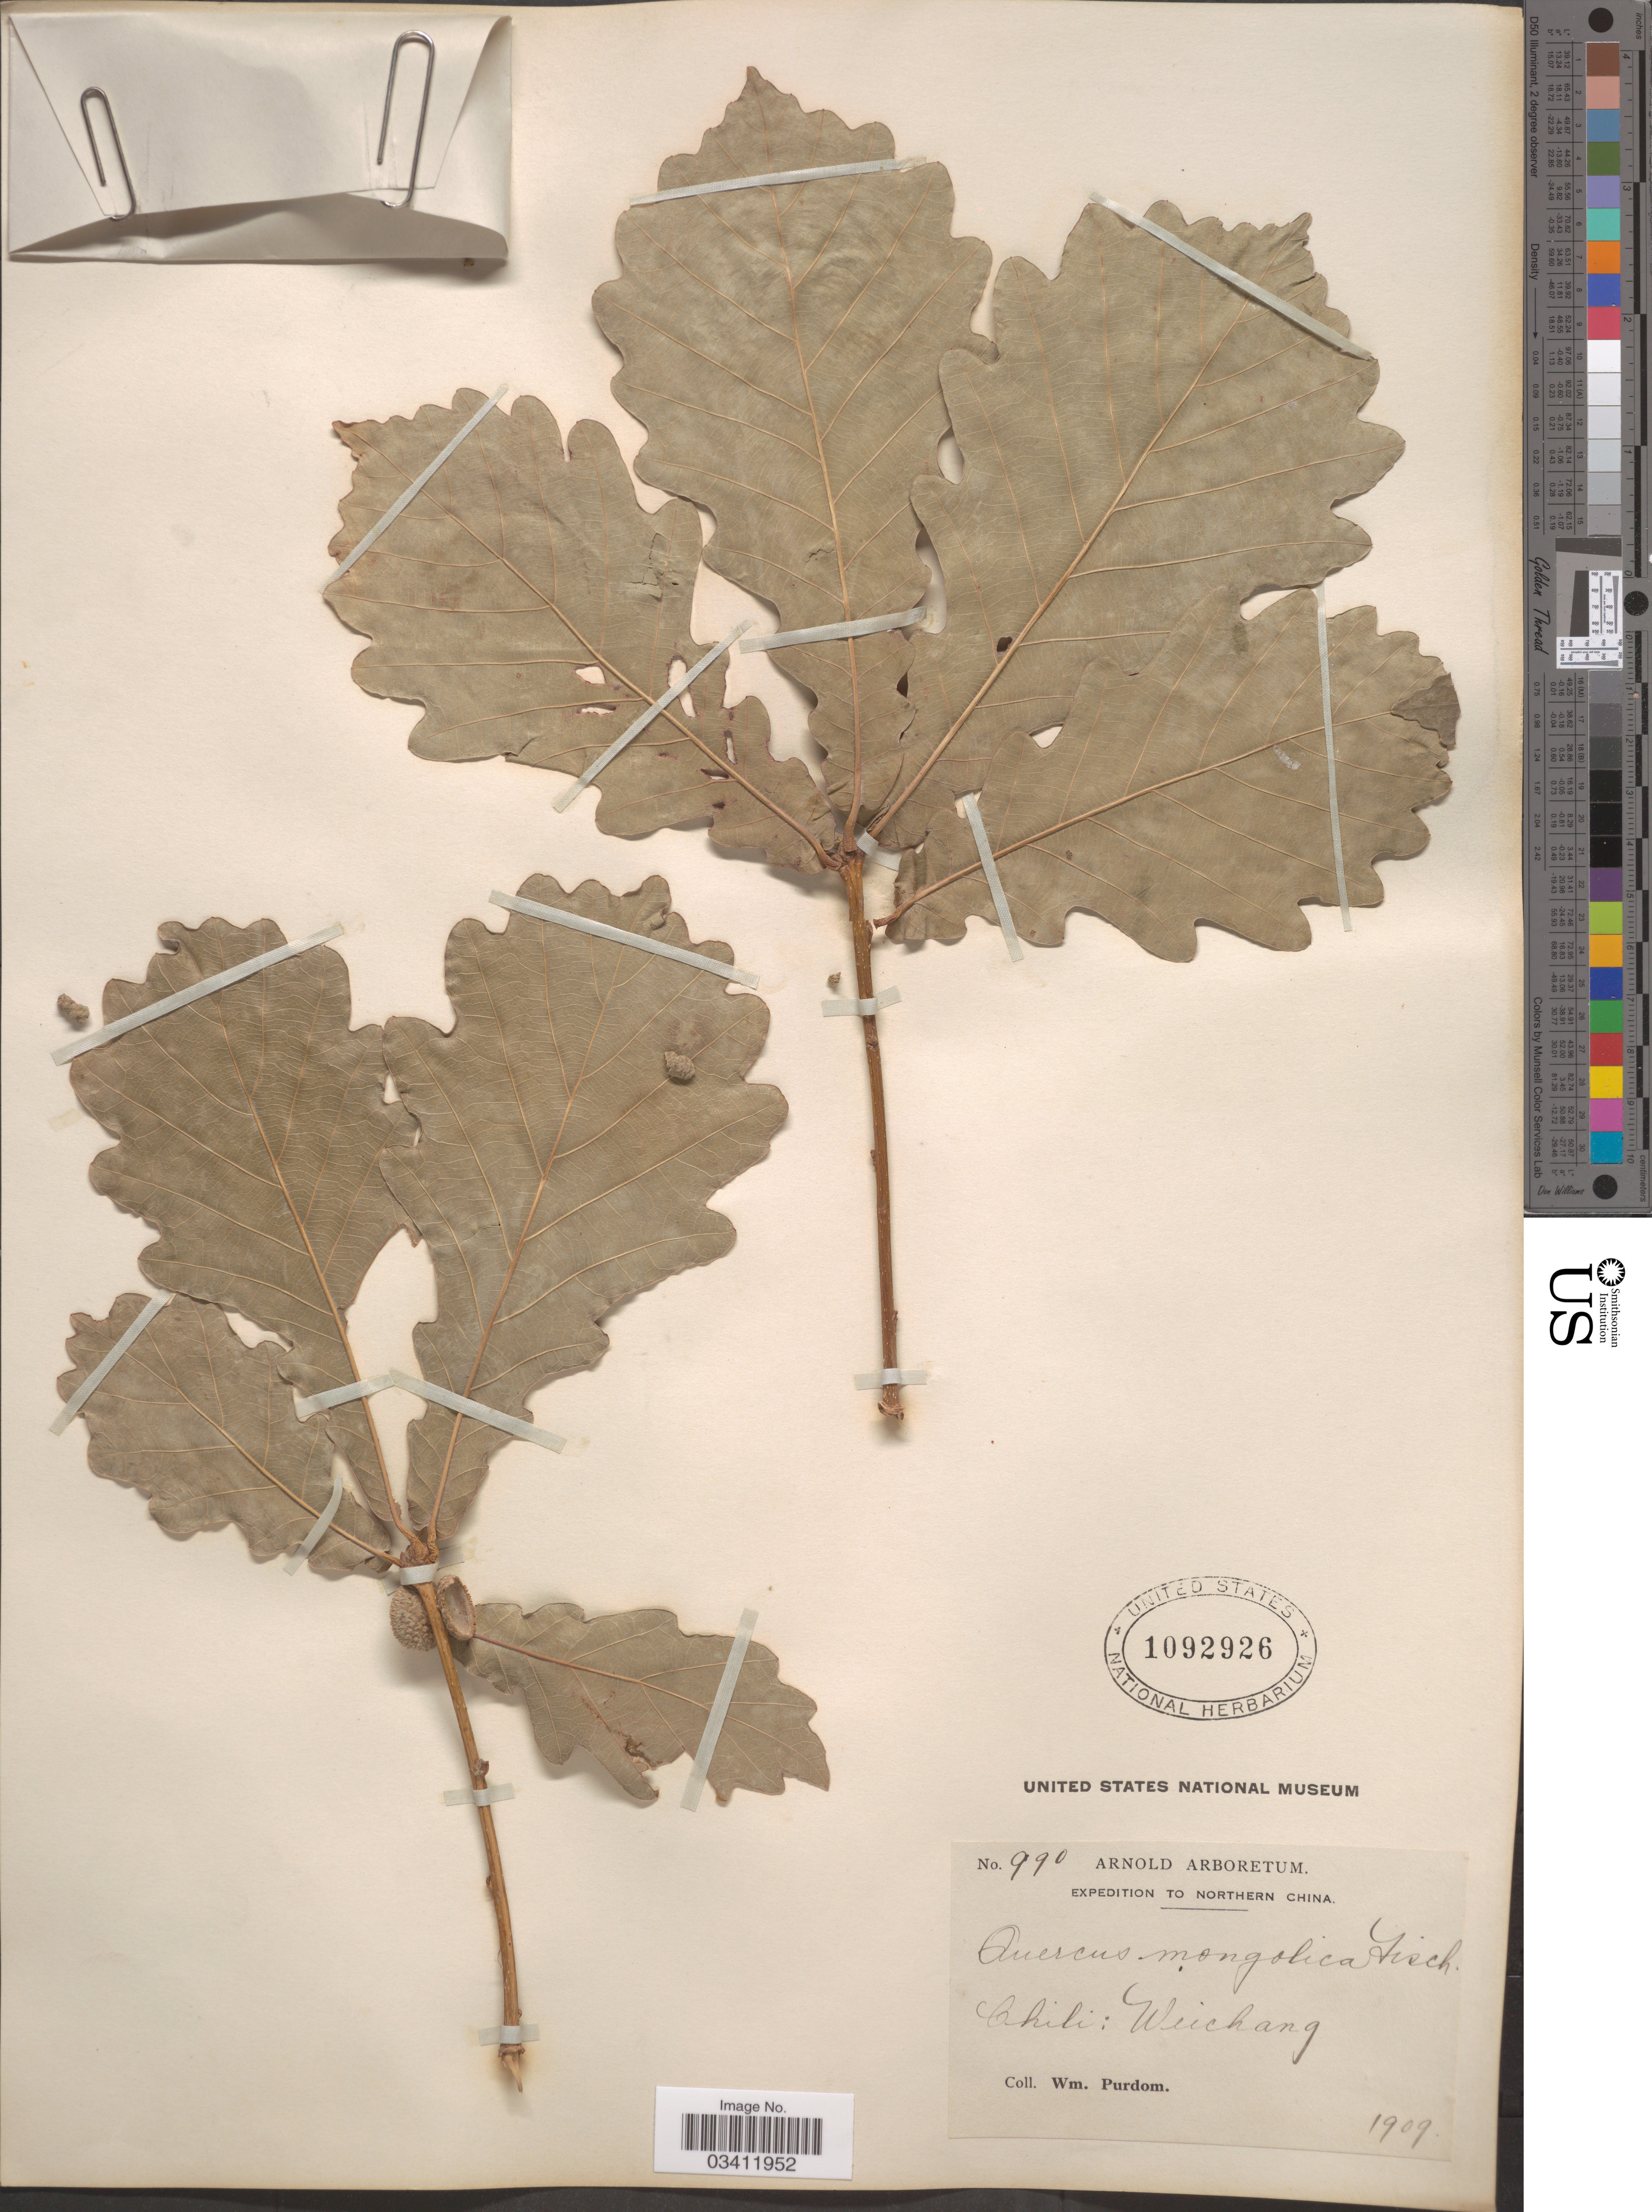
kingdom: Plantae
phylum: Tracheophyta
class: Magnoliopsida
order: Fagales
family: Fagaceae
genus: Quercus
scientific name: Quercus mongolica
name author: Fisch. ex Ledeb.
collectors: W. Purdom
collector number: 990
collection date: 1909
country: China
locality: Northern China. Chili: Weichang.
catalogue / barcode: US 1092926